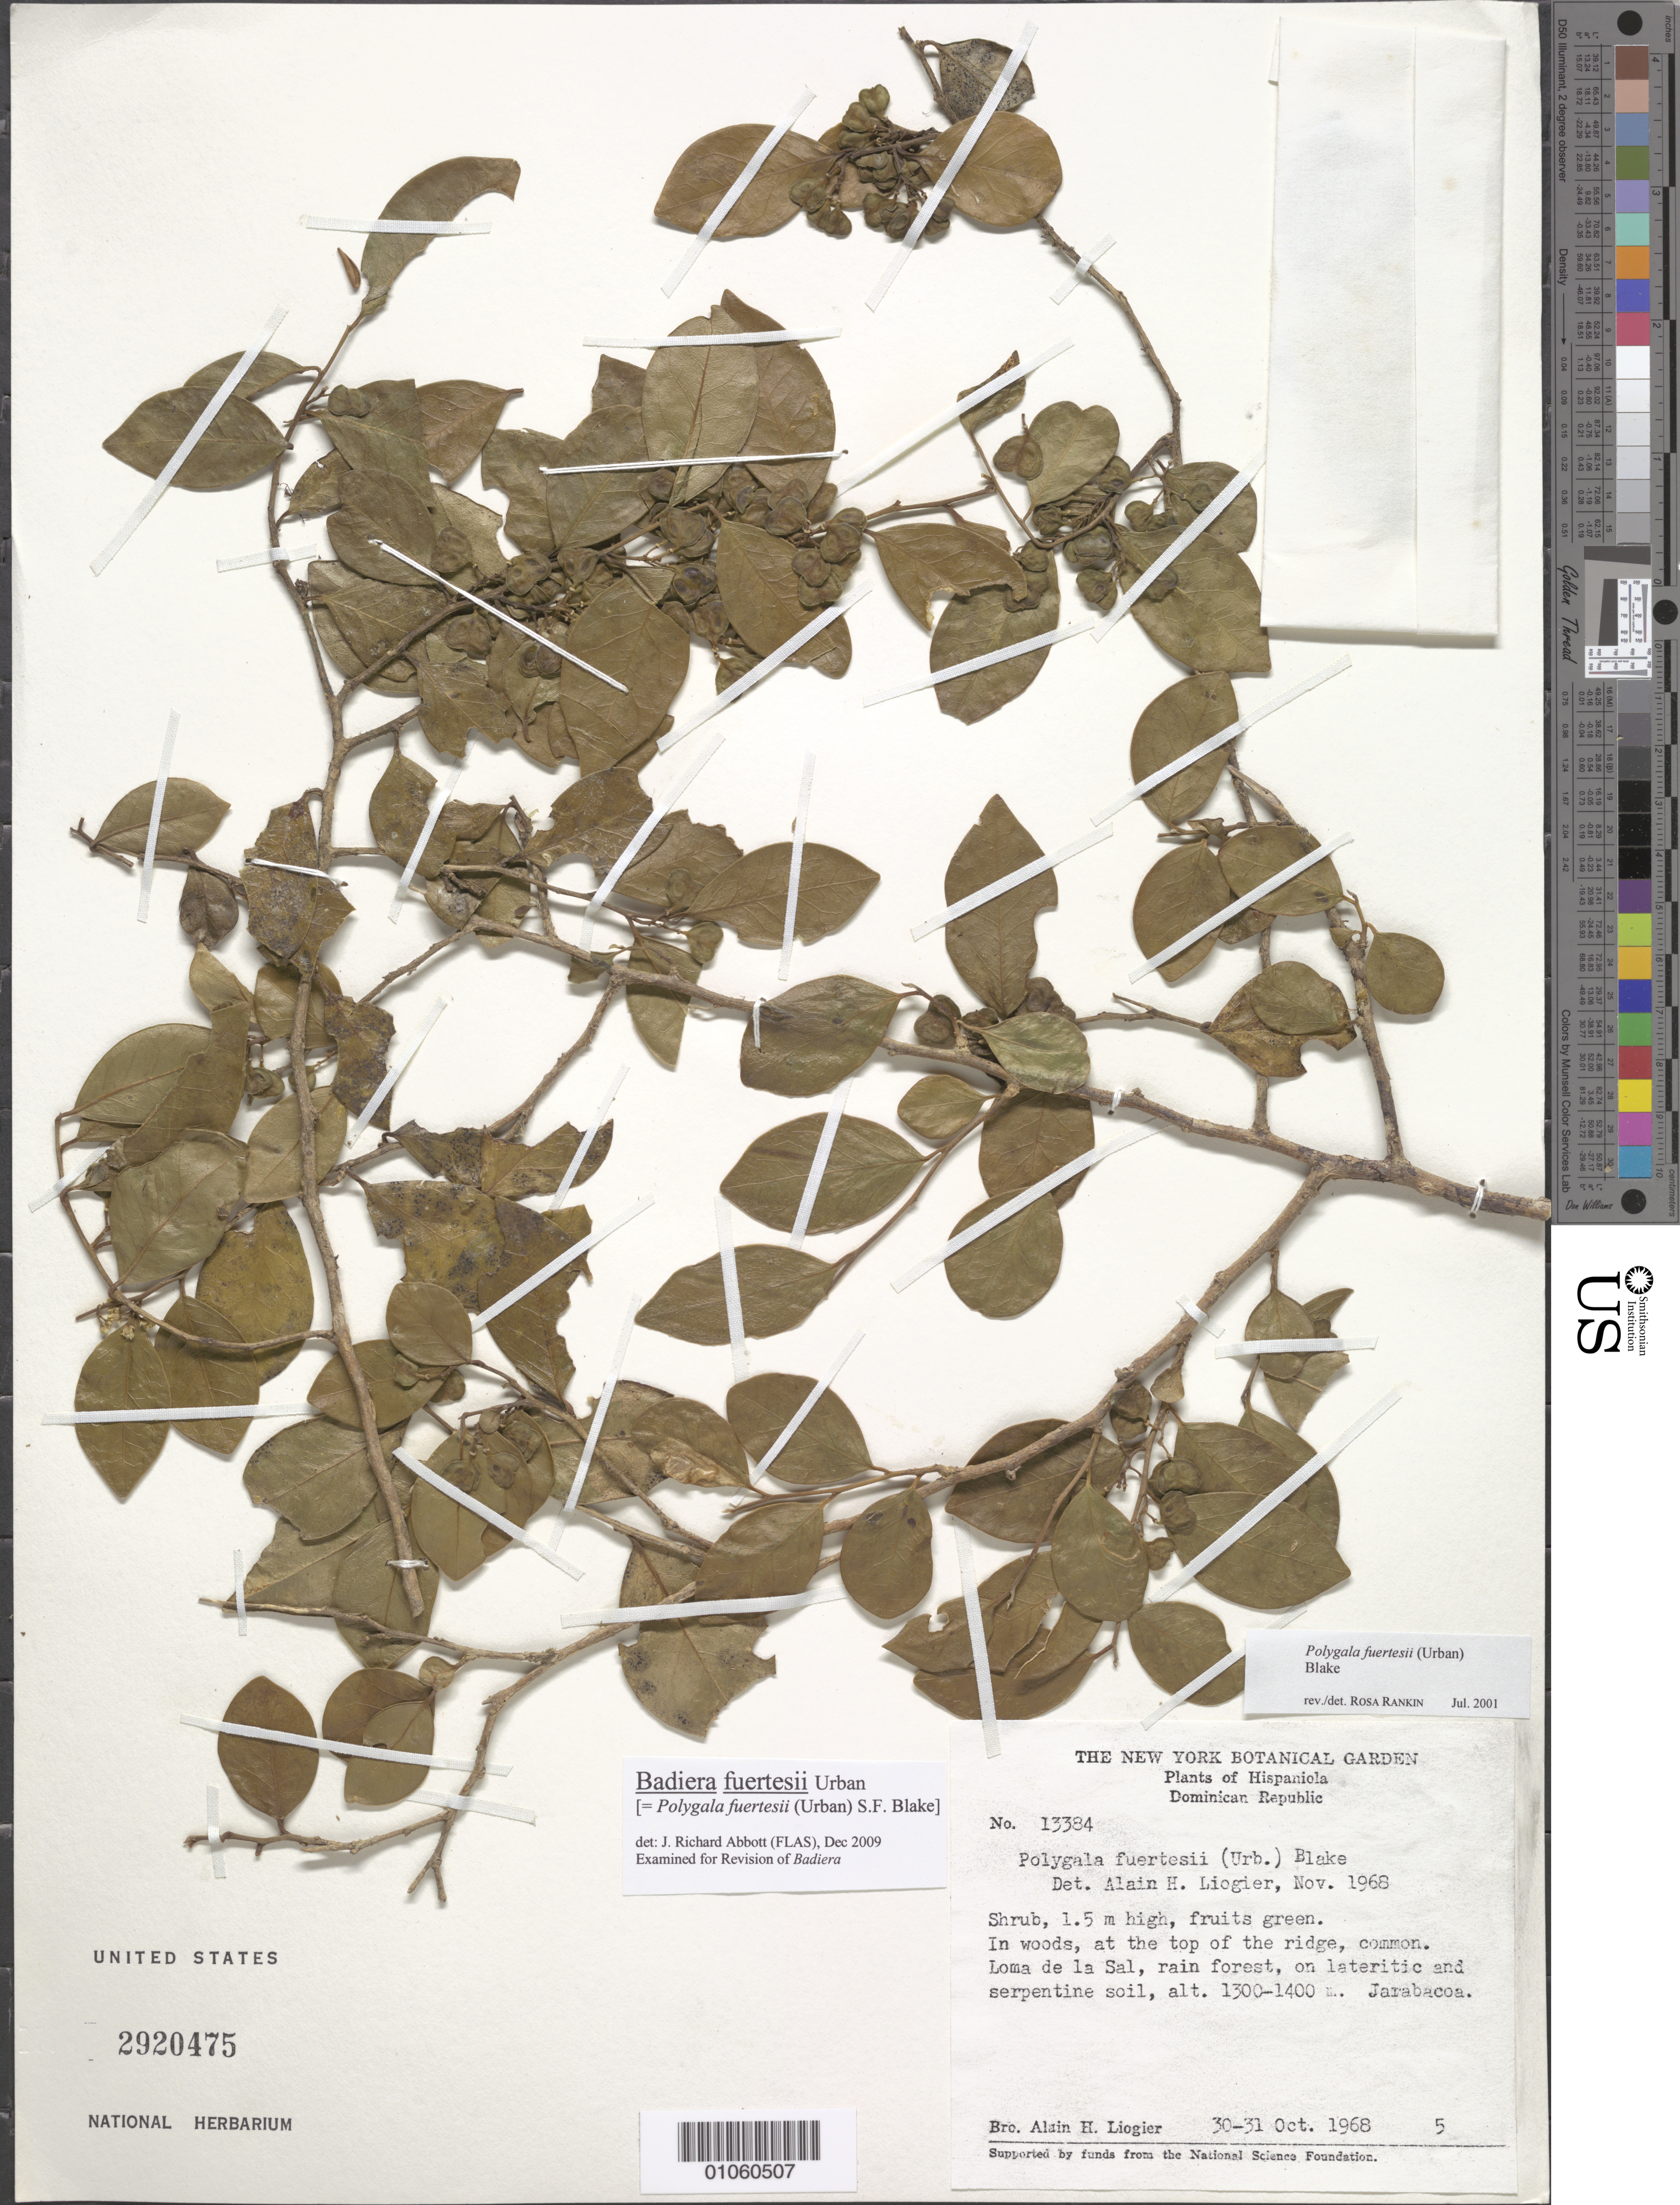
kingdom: Plantae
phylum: Tracheophyta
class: Magnoliopsida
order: Fabales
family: Polygalaceae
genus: Badiera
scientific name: Badiera fuertesii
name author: Urb.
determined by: Abbott, J. R., (FLAS)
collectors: A. H. Liogier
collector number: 13384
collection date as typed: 30 Oct 1968 to 31 Oct 1968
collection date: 1968-10-30/1968-10-31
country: Dominican Republic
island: Hispaniola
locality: Jarabacoa, Loma de la Sal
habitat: Rainforest on lateritic and serpentine soil. In woods, at the top of the ridge, common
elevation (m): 1300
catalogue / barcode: US 2920475